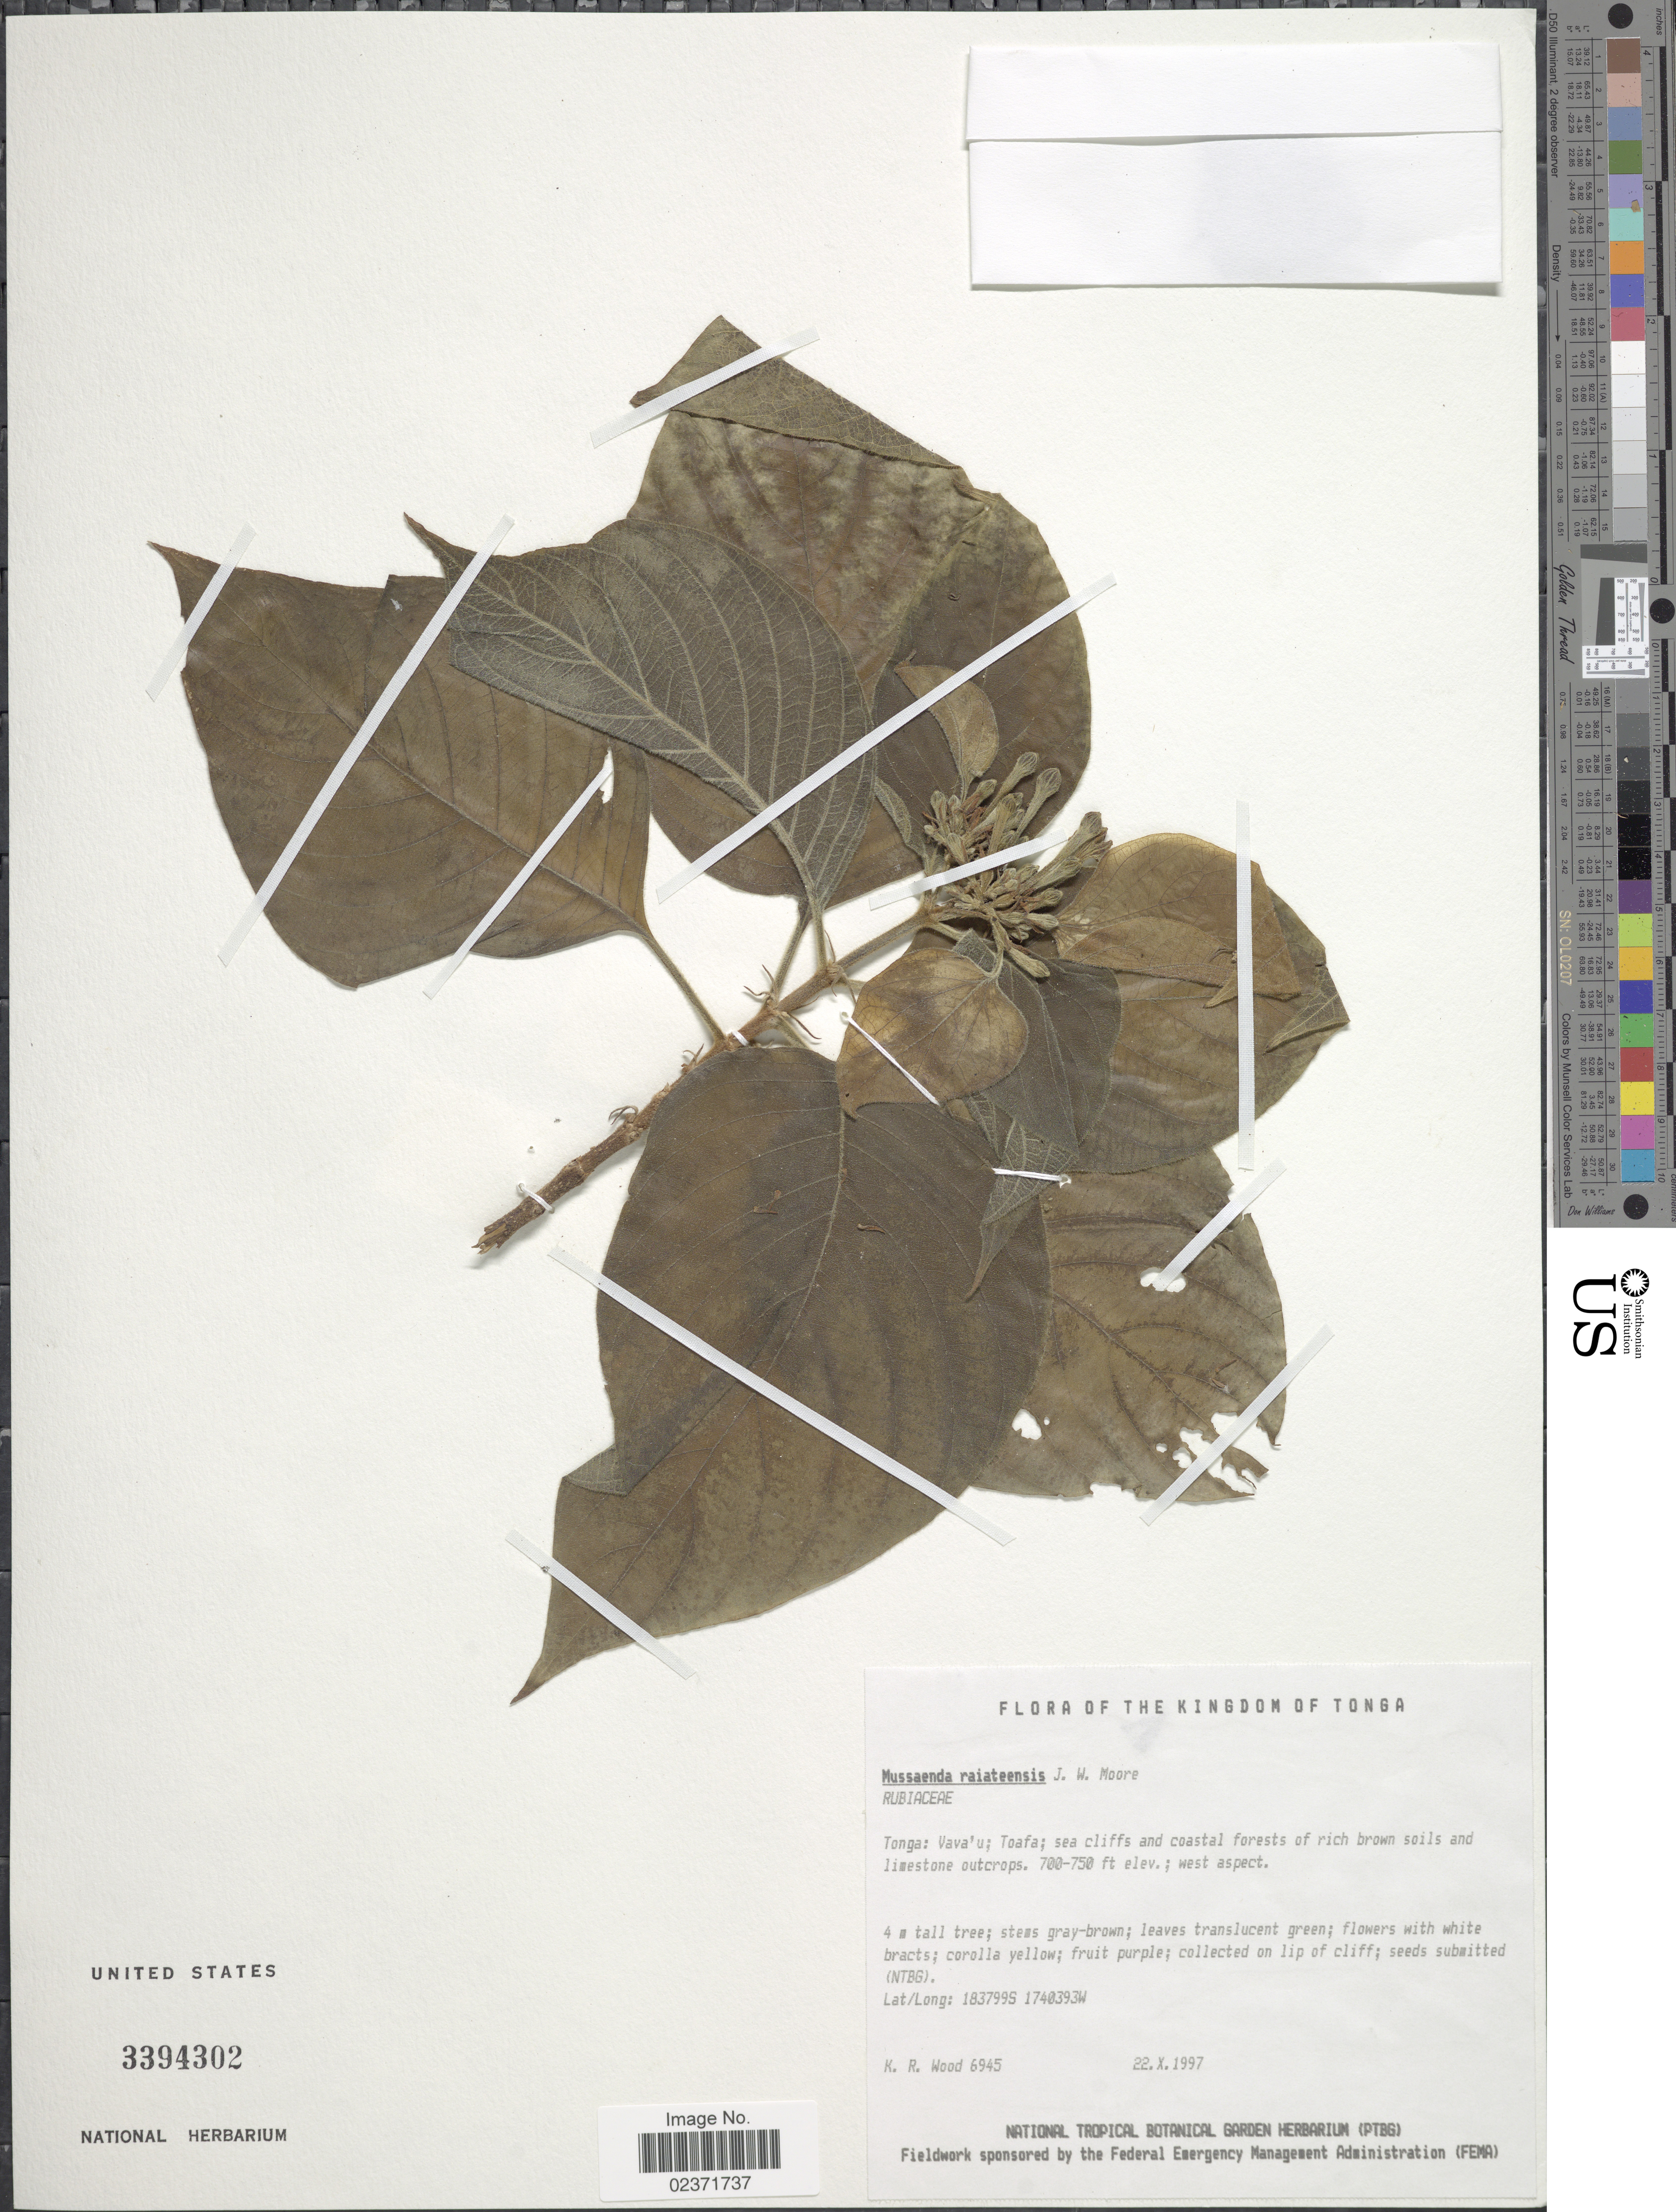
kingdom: Plantae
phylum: Tracheophyta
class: Magnoliopsida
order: Gentianales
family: Rubiaceae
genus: Mussaenda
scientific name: Mussaenda raiateensis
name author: J.W. Moore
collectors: K. R. Wood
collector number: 6945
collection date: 1997-10-22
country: Tonga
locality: Kingdom of Tonga. Vava'u ; sea cliffs and coastal forests of rich brown soils and limestone outcrops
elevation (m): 213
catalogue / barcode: US 3394302